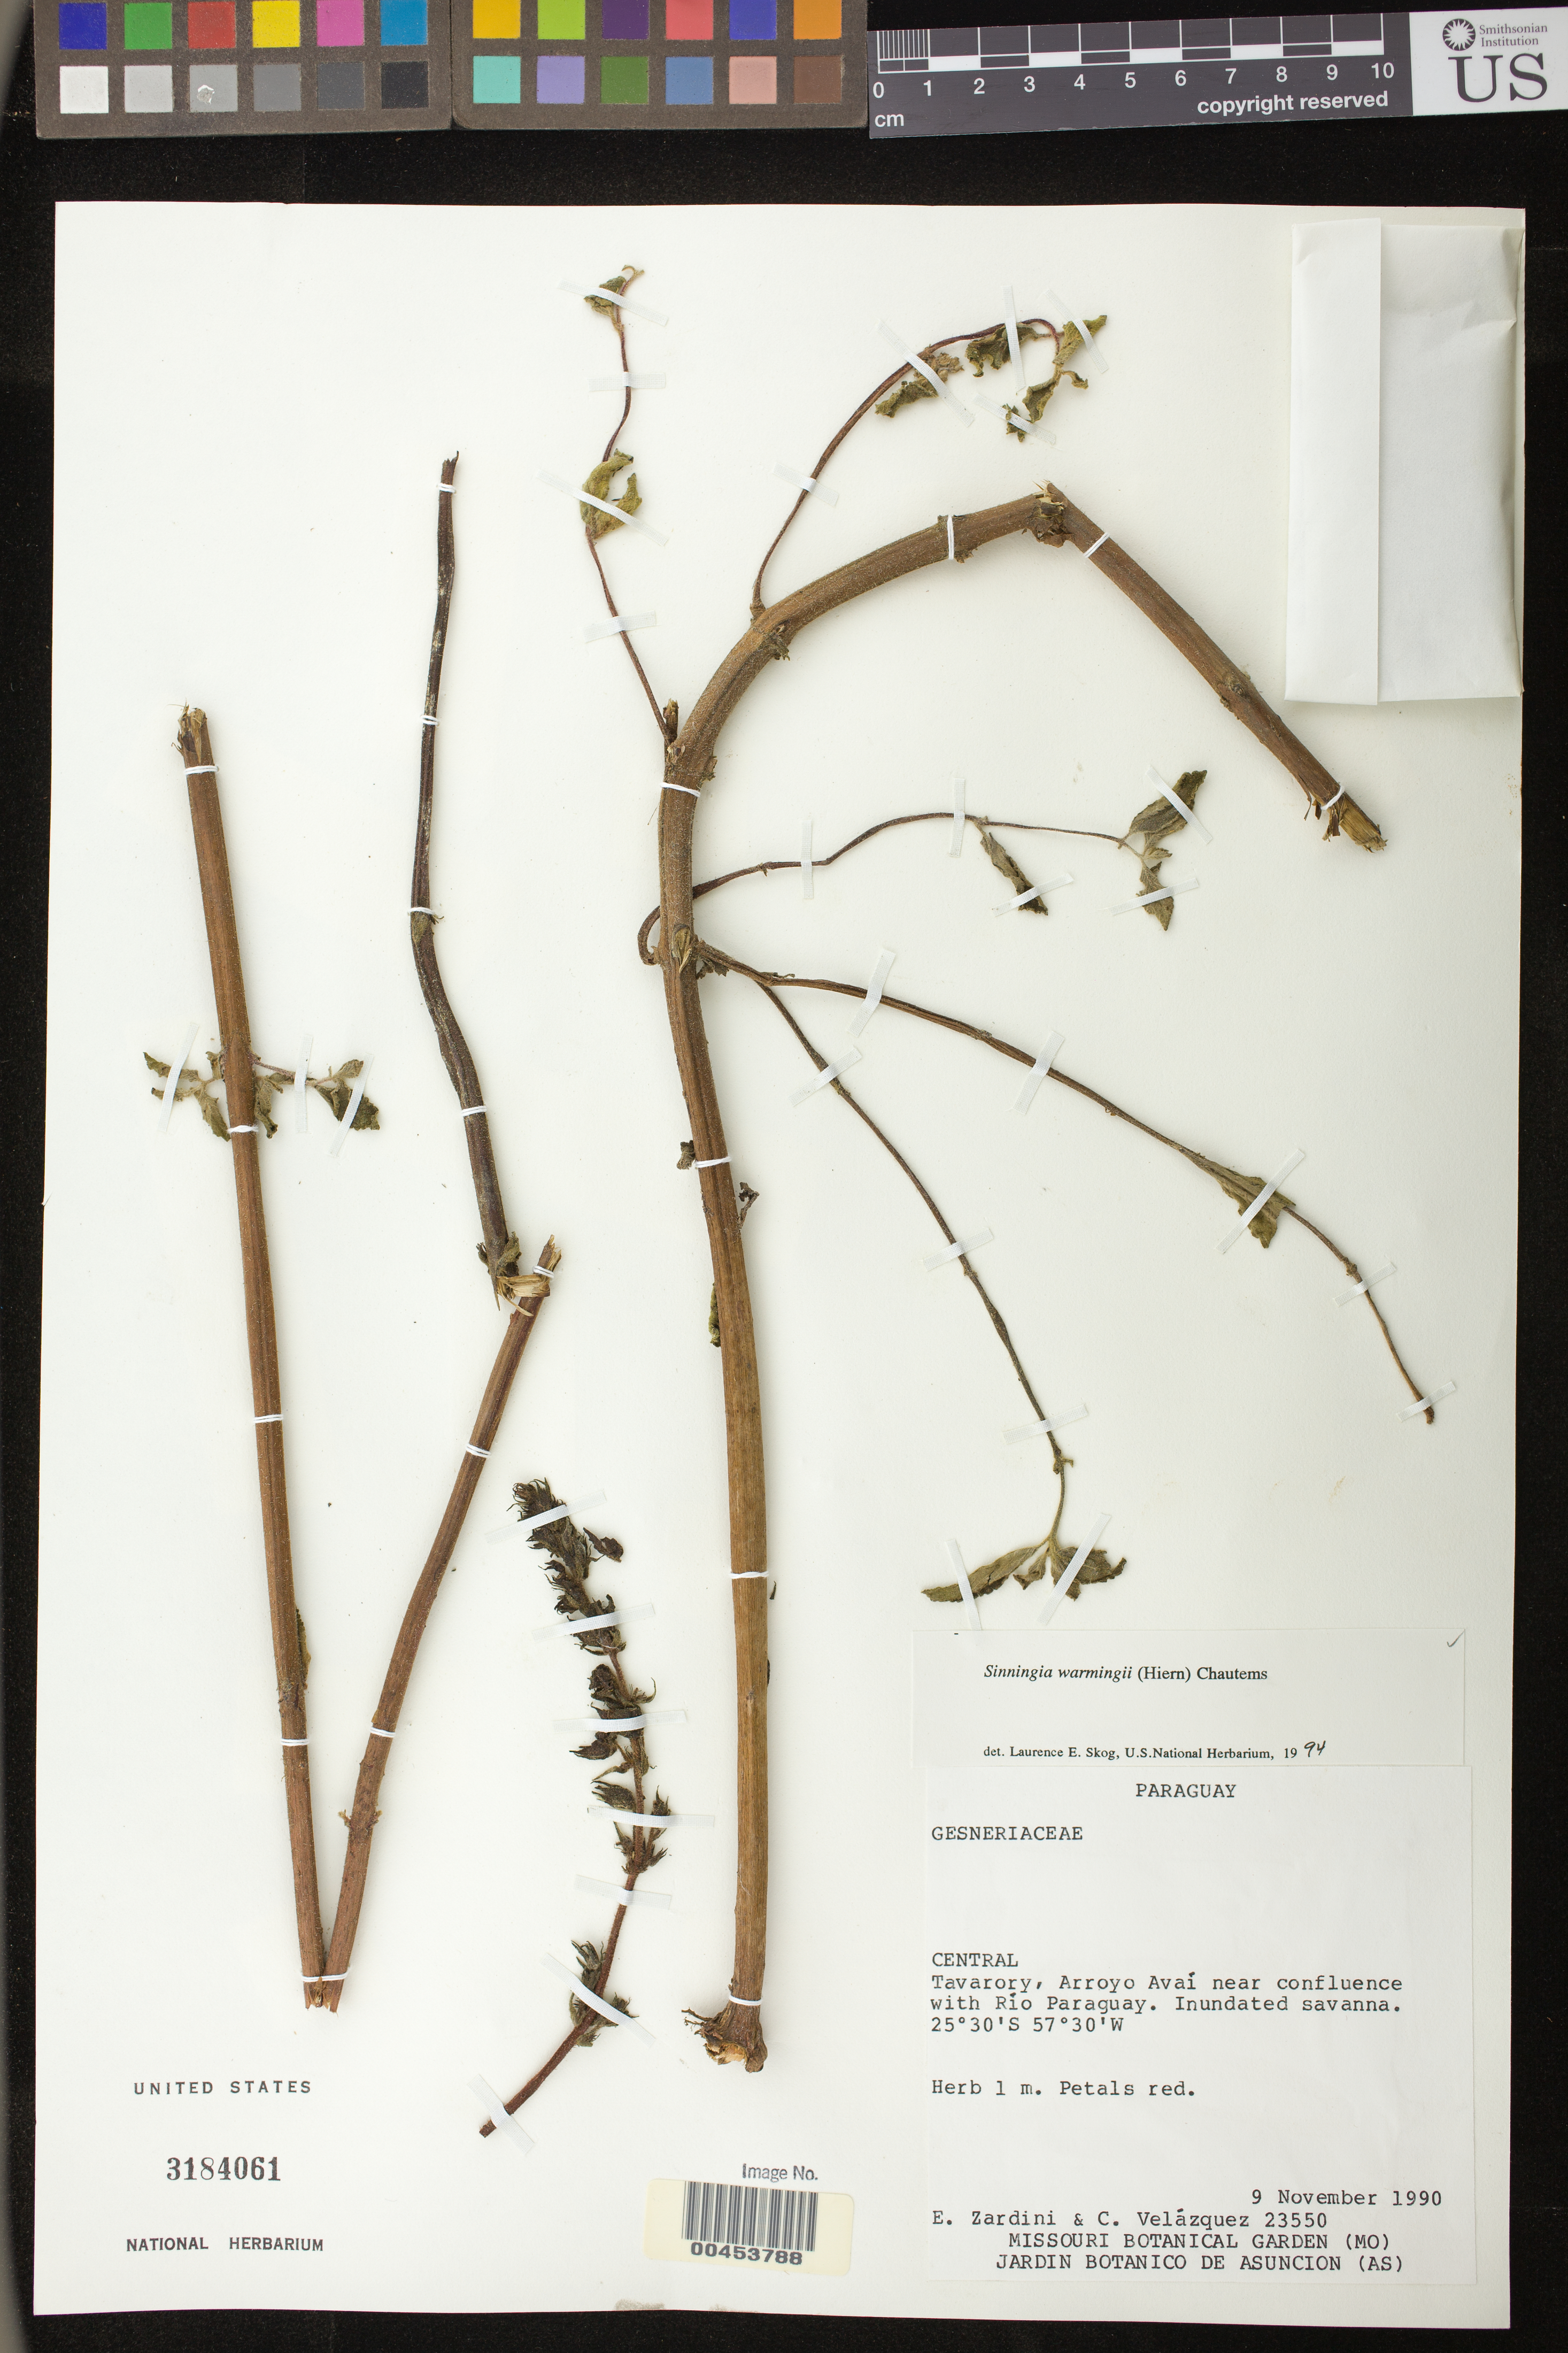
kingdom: Plantae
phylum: Tracheophyta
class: Magnoliopsida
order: Lamiales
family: Gesneriaceae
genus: Sinningia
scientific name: Sinningia warmingii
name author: (Hiern) Chautems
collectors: E. M. Zardini & C. Valazquez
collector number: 23550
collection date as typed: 09 Nov 1990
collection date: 1990-11-09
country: Paraguay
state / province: Central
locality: Tavarory, Aryoyo Avai near Rio Paraguay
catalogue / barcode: US 3184061